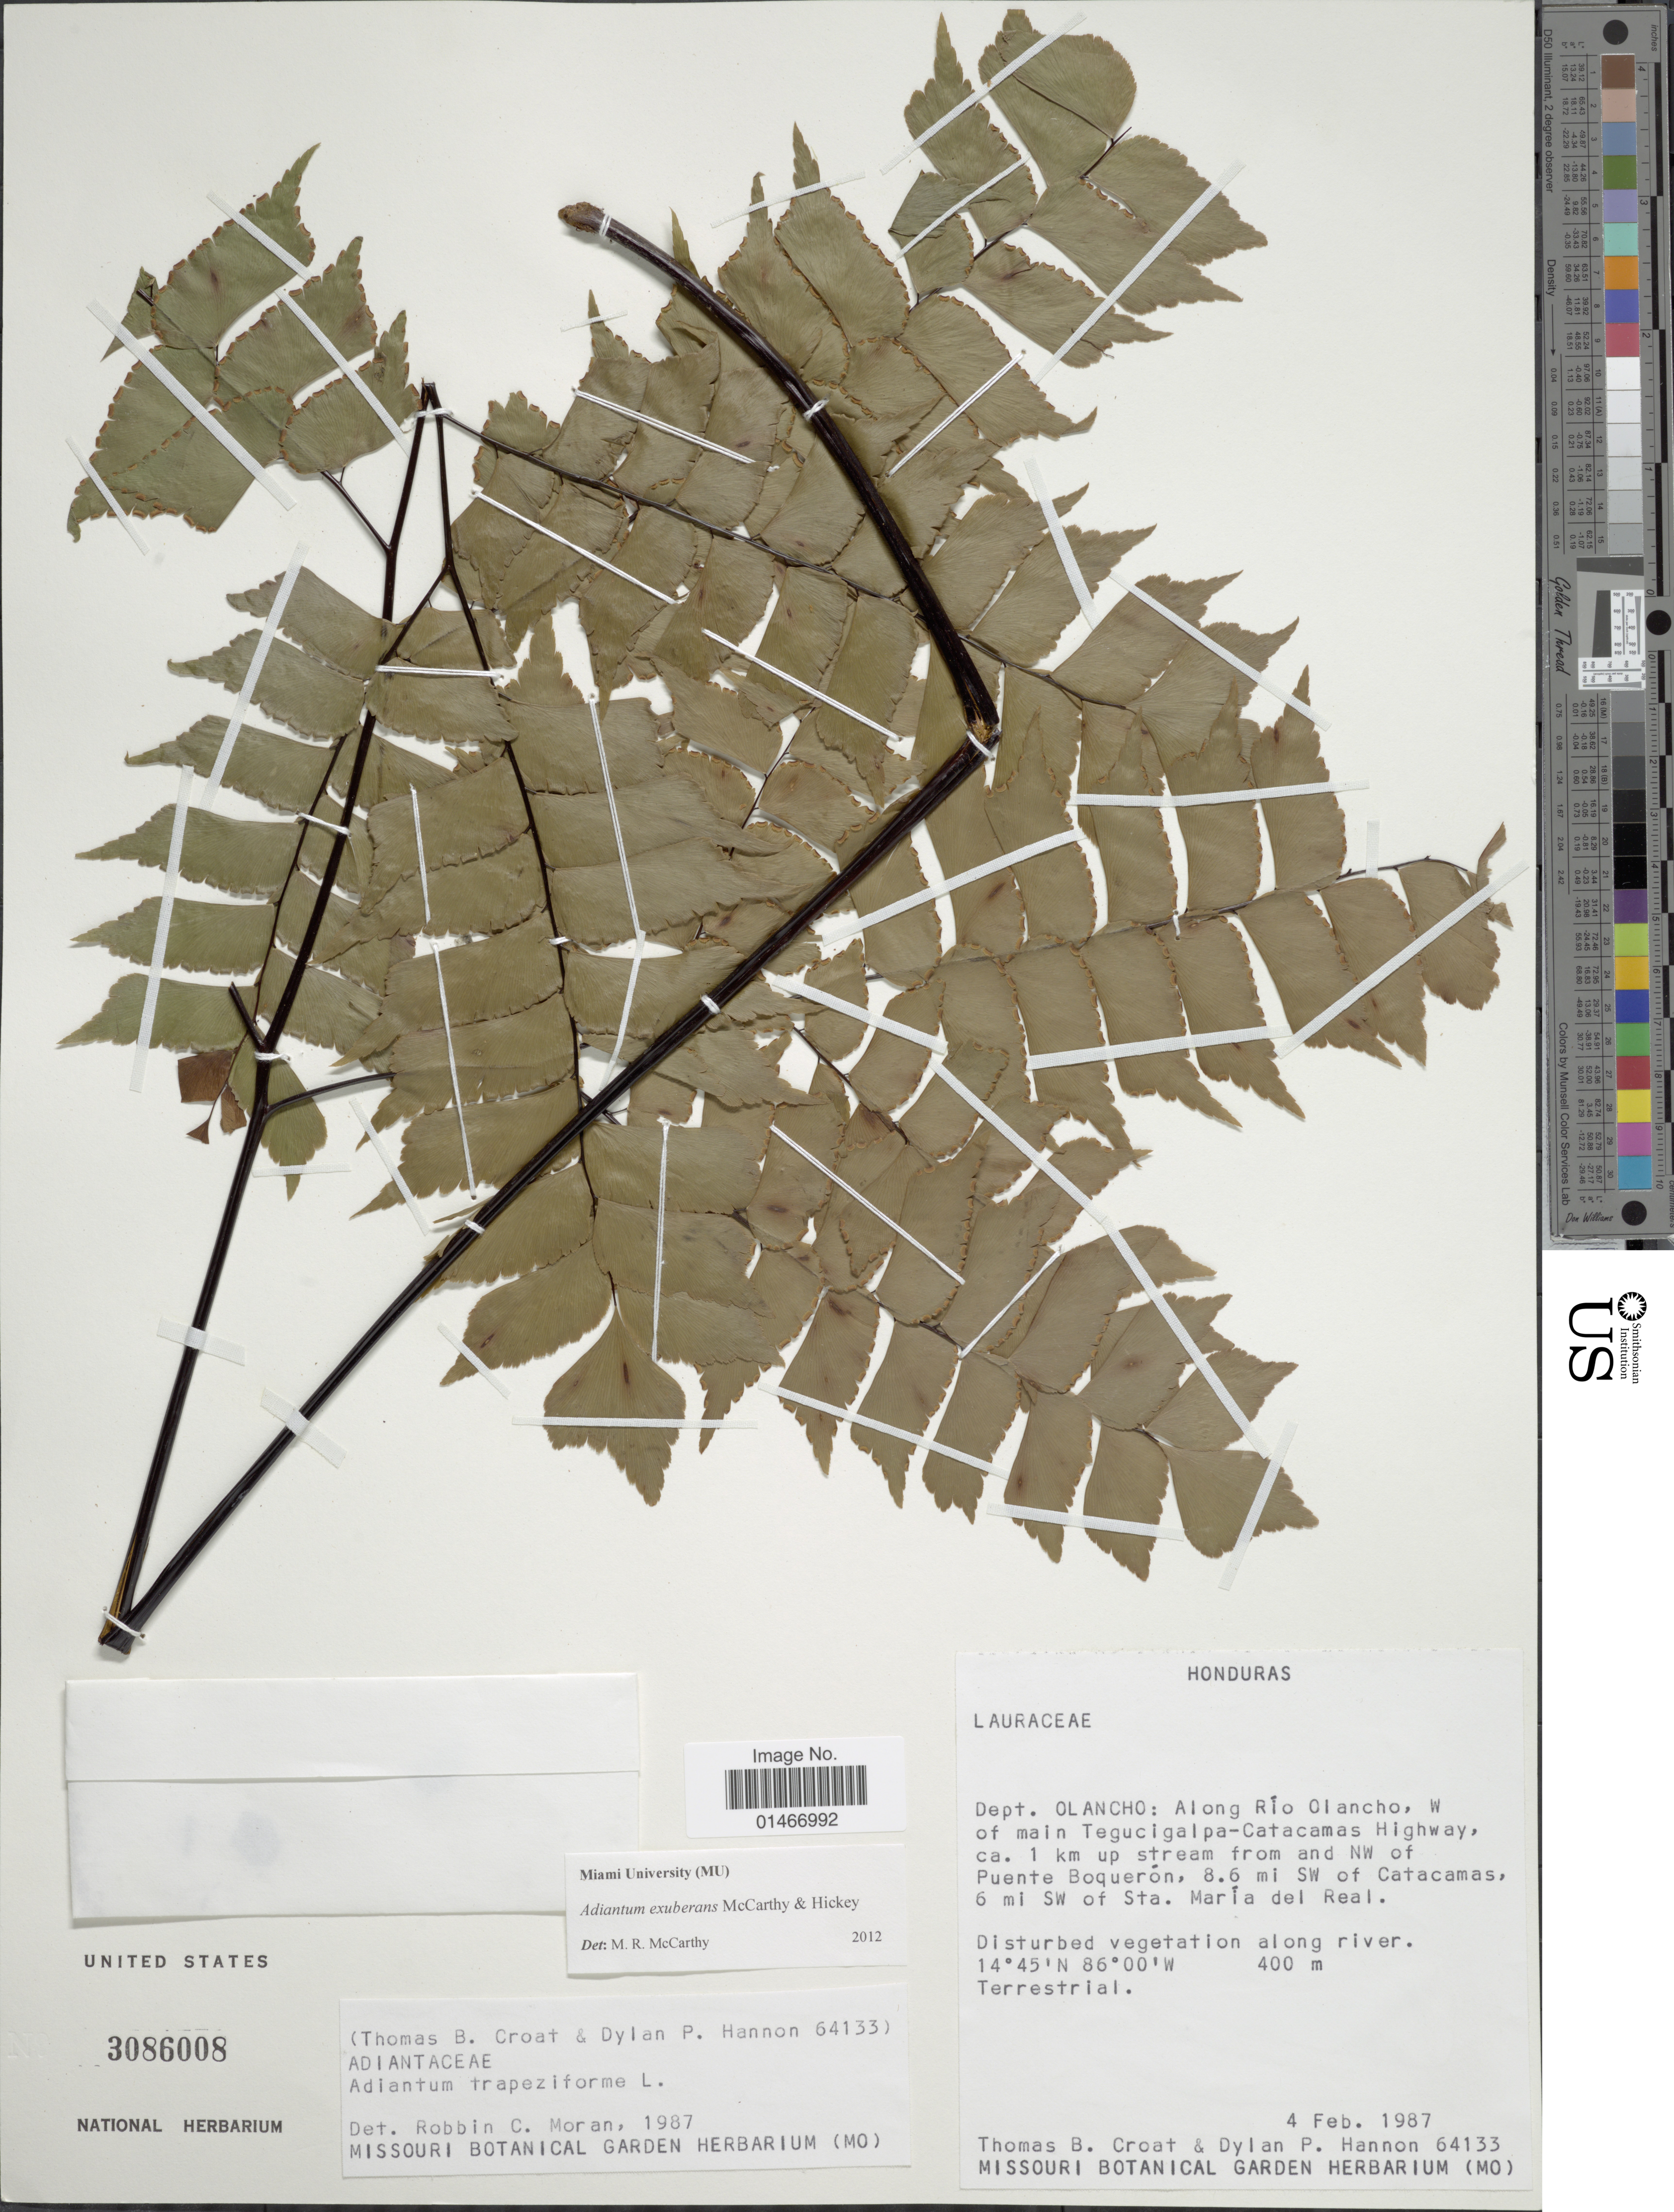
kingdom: Plantae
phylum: Tracheophyta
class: Polypodiopsida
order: Polypodiales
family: Pteridaceae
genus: Adiantum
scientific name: Adiantum exuberans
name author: M.R. McCarthy & Hickey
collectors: T. B. Croat & D. Hannon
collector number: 64133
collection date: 1987-02-04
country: Honduras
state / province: Olancho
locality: Dept. Olancho: Along Rio Olancho, W of main Tegucigalpa-Catacamas Highway, ca. 1 km up stream from and NW of Puente Boqueron, 8.6 mi SW of Catacamas, 6 mi SW of Sta. Maria del Real.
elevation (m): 400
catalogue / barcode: US 3086008